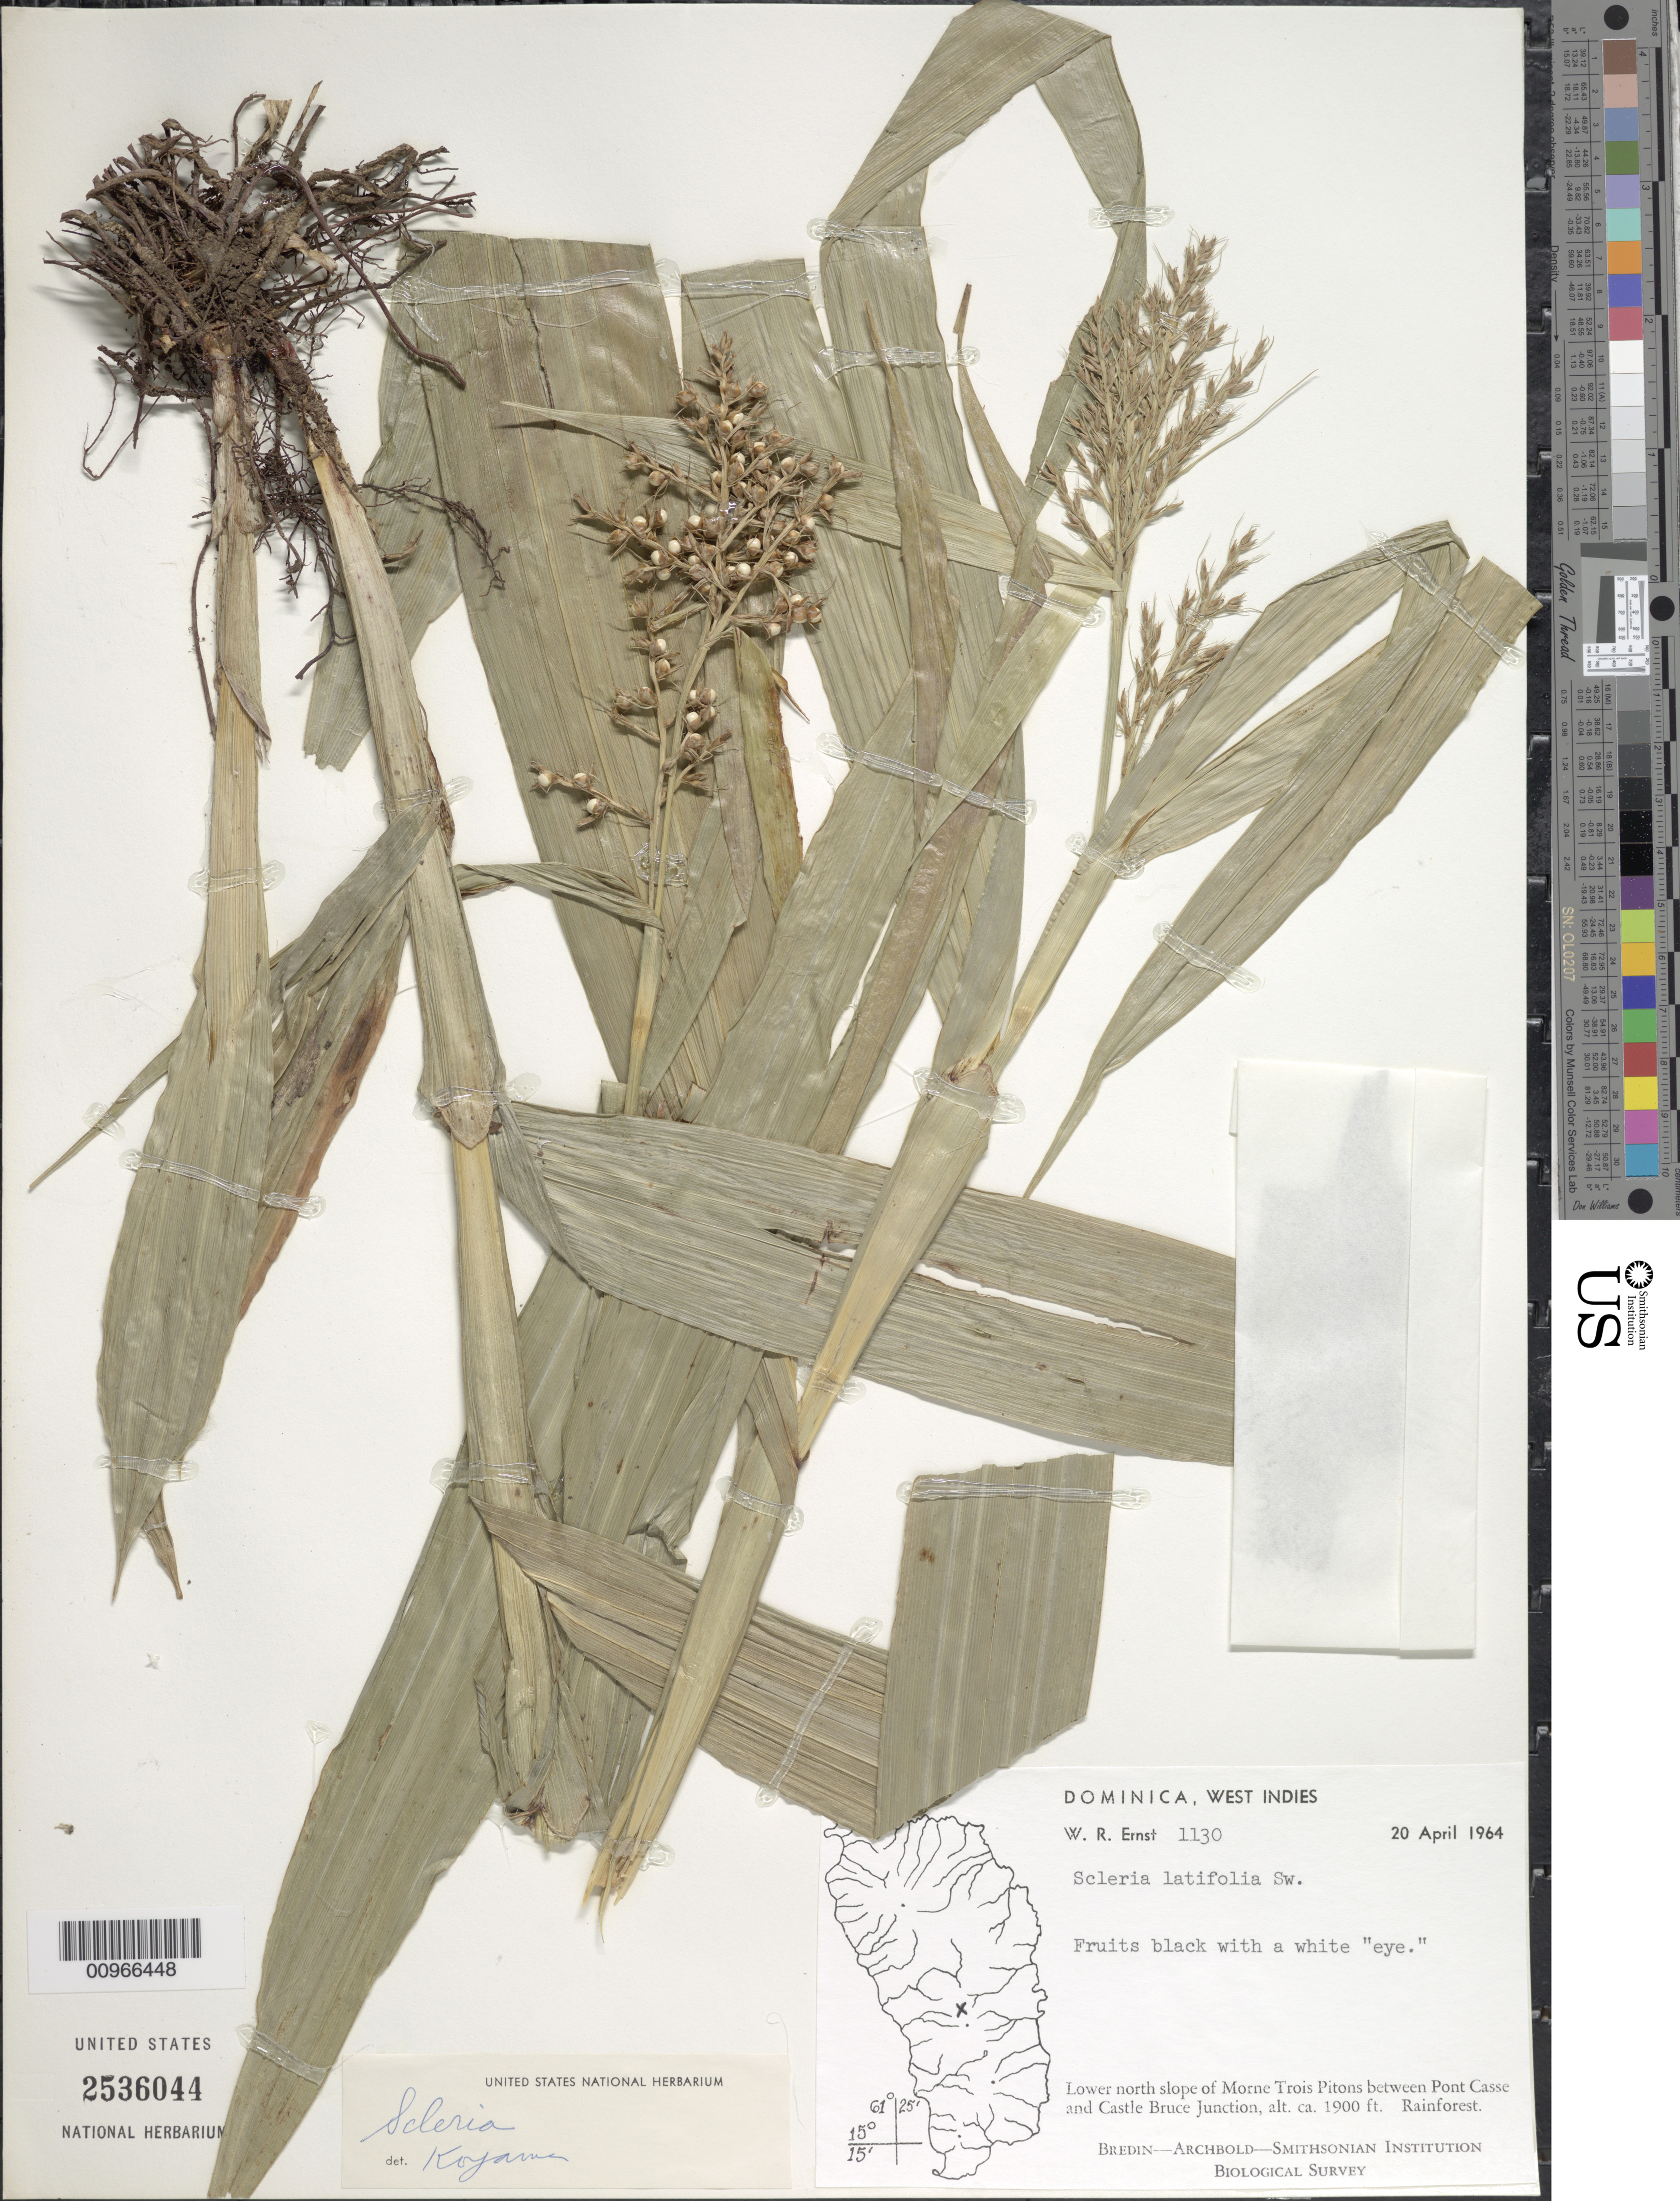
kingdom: Plantae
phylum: Tracheophyta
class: Liliopsida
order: Poales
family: Cyperaceae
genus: Scleria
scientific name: Scleria latifolia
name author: Sw.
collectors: W. R. Ernst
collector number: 1130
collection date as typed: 20 Apr 1964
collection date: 1964-04-20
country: Dominica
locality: Lower N slope of Morne Trois Pitons between Pont Casse and Castle Bruce Junction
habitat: Rainforest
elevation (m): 579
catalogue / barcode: US 2536044